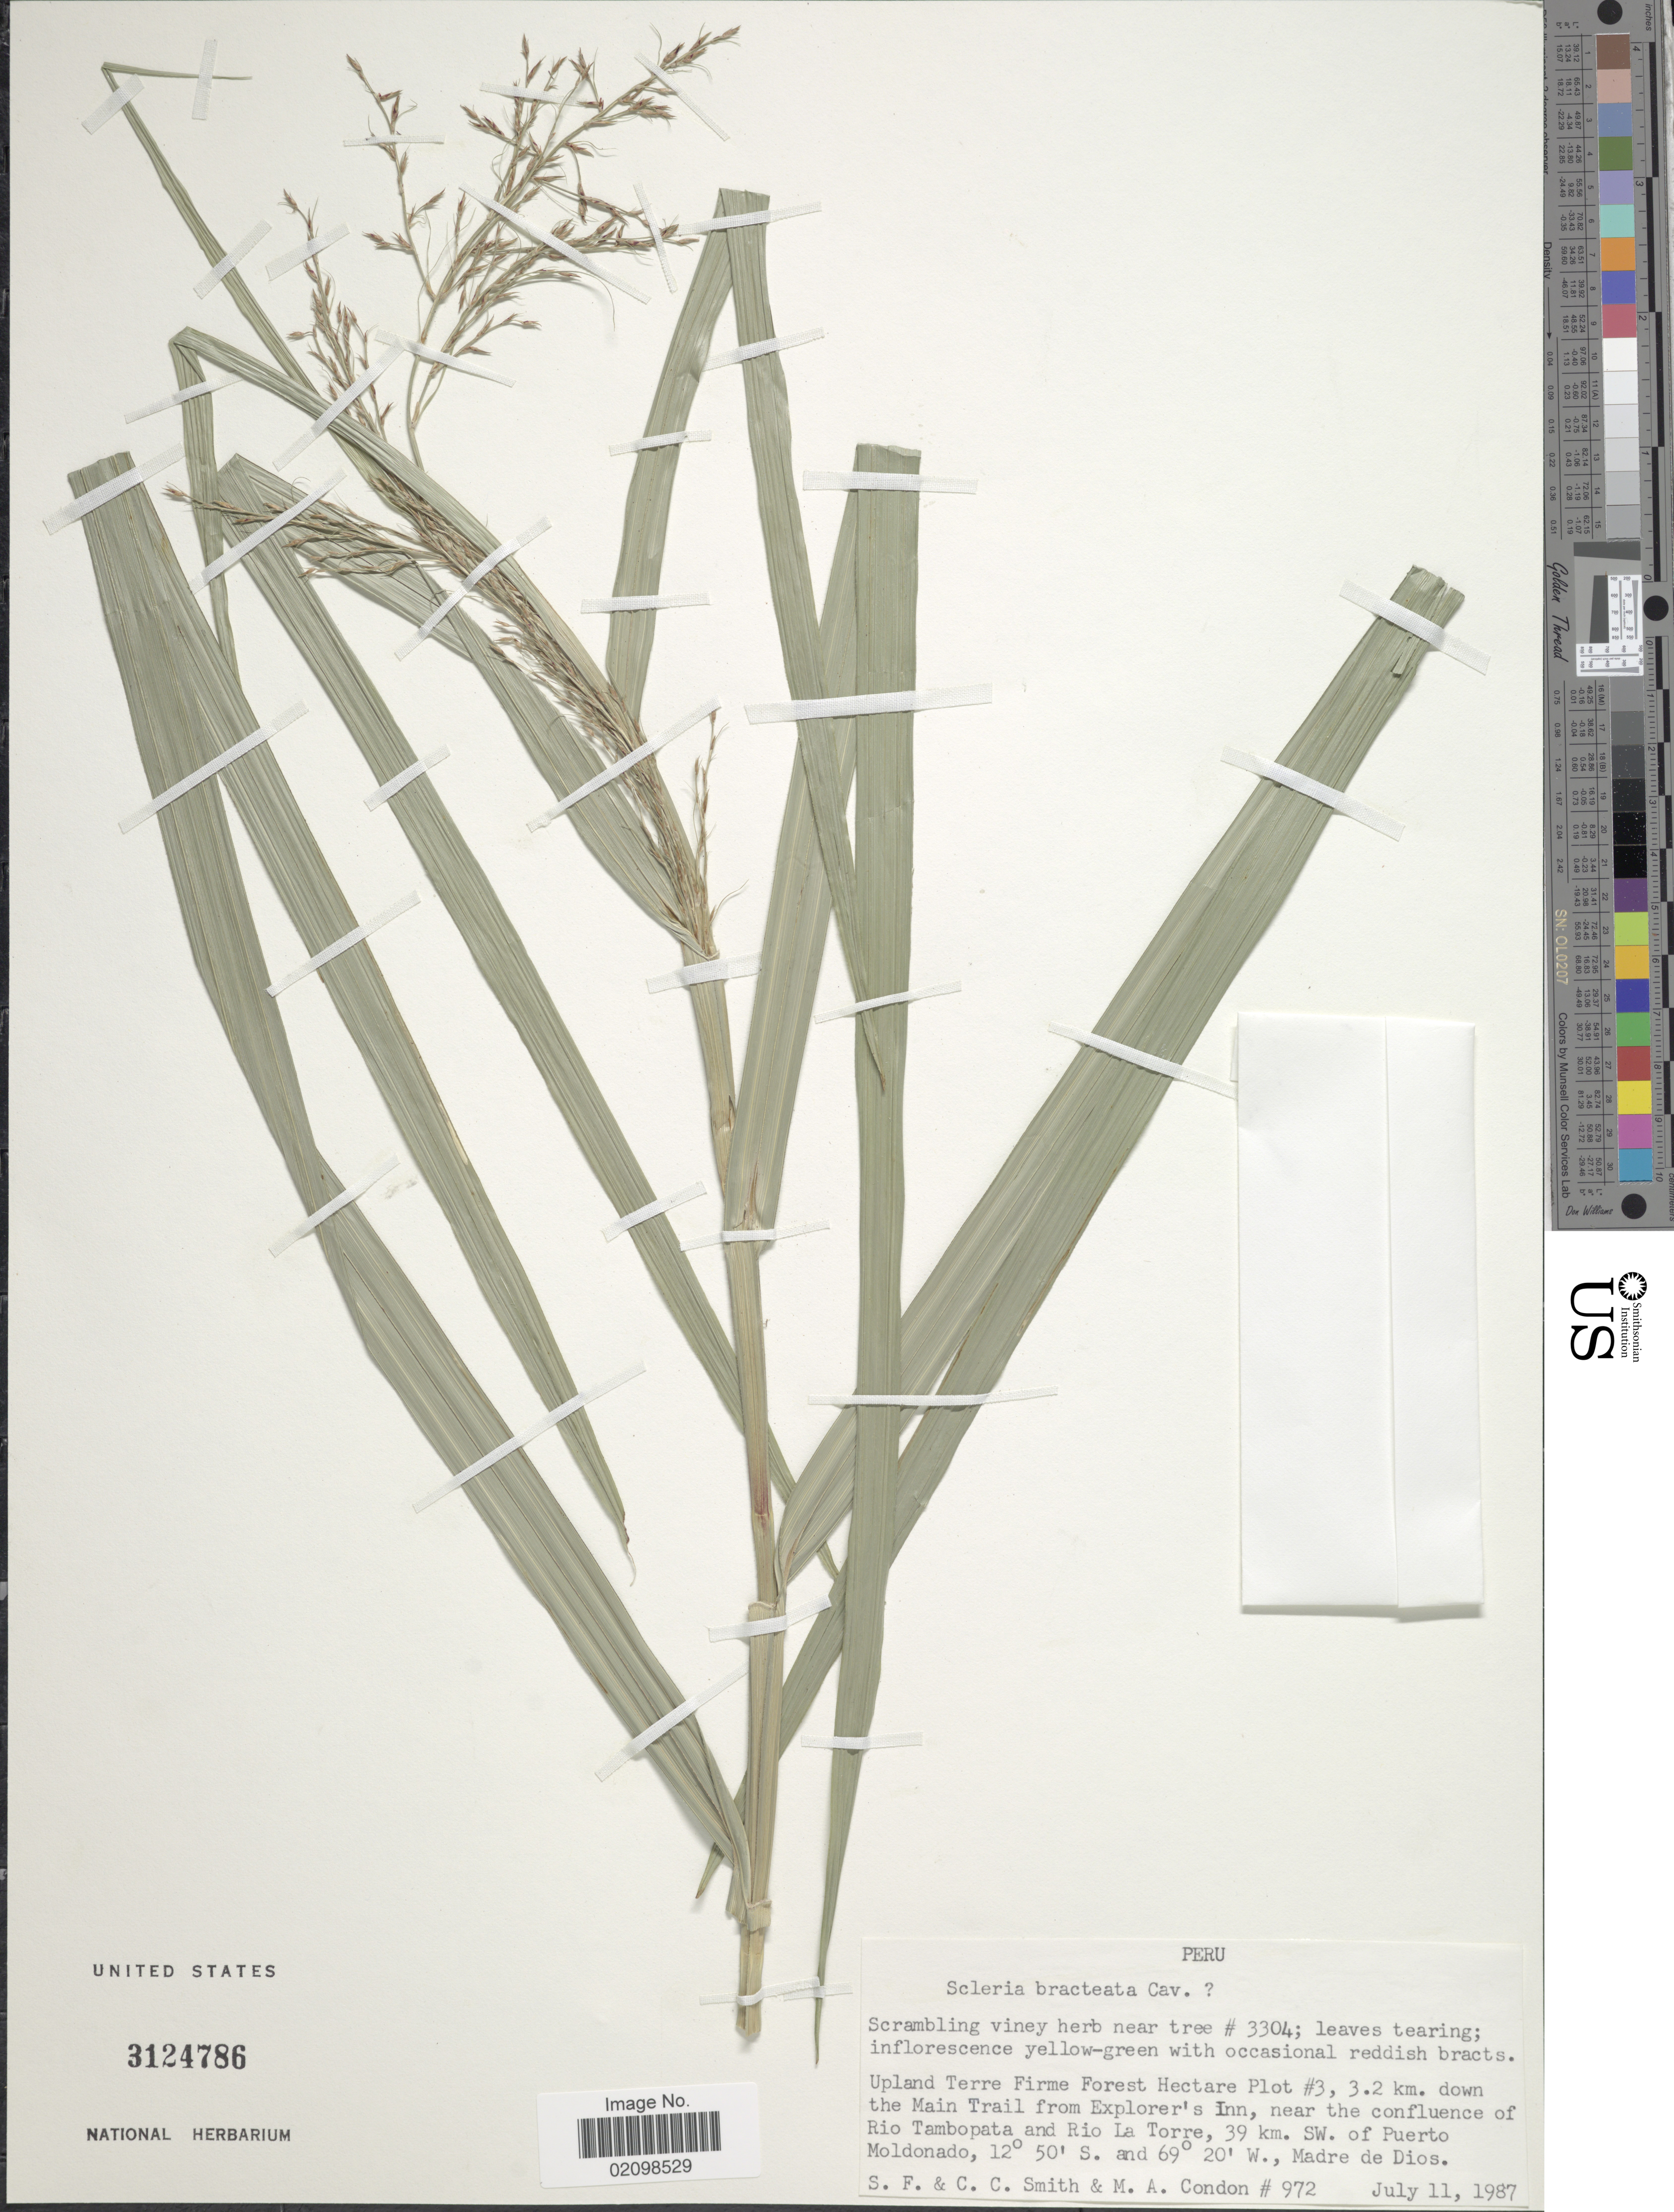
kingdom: Plantae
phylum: Tracheophyta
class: Liliopsida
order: Poales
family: Cyperaceae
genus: Scleria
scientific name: Scleria bracteata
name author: Cav.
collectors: S.F. Smith, C. C. Smith & M. Condon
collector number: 972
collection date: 1987-07-11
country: Peru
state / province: Madre de Dios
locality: Upland Terre Firme Forest Hectare Plot #3, 3.2 km. down the Main Trail from Explorer's Inn, near the confluence of Rio Tambopata and Rio La Torre, 39 km. SW. of Puerto Moldonado.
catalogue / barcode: US 3124786